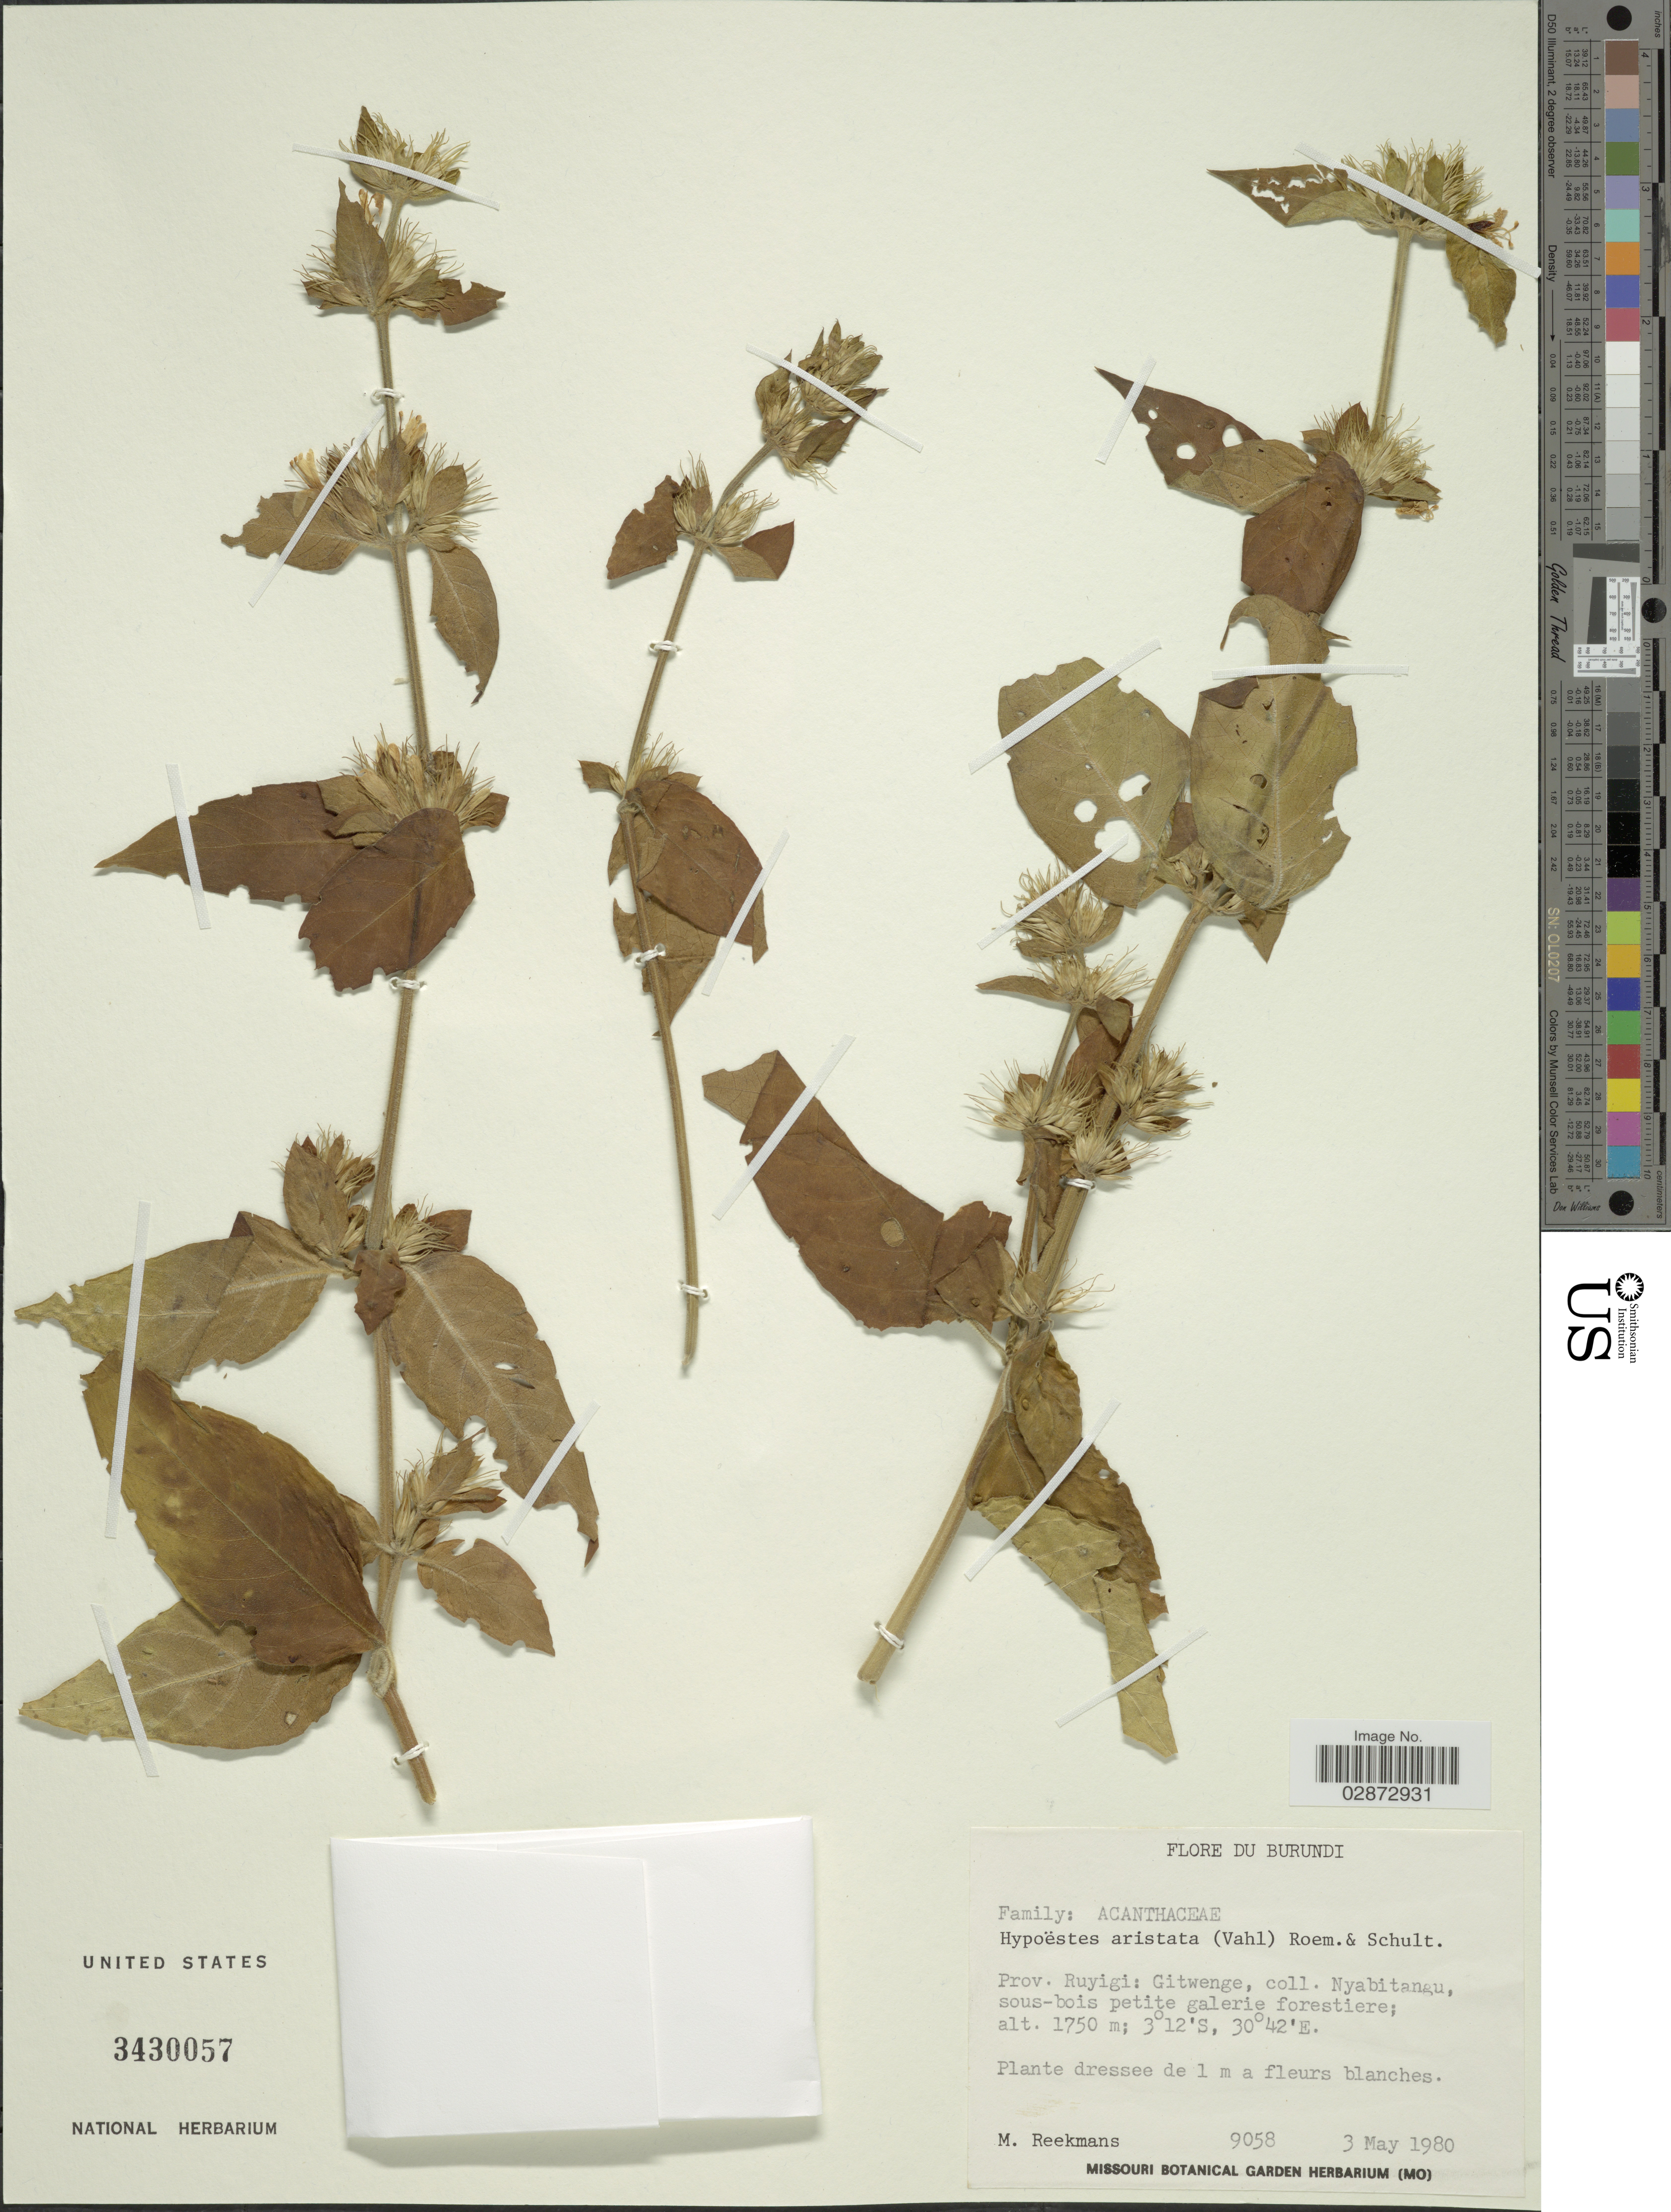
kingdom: Plantae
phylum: Tracheophyta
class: Magnoliopsida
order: Lamiales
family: Acanthaceae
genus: Hypoestes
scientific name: Hypoestes aristata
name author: (Vahl) Sol. ex Roem. & Schult.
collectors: M. Reekmans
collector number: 9058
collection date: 1980-05-03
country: Burundi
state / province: Ruyigi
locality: Gitwenge, coll. Nyabitangu, sous-bois petite galerie forestiere.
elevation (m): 1750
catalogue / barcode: US 3430057